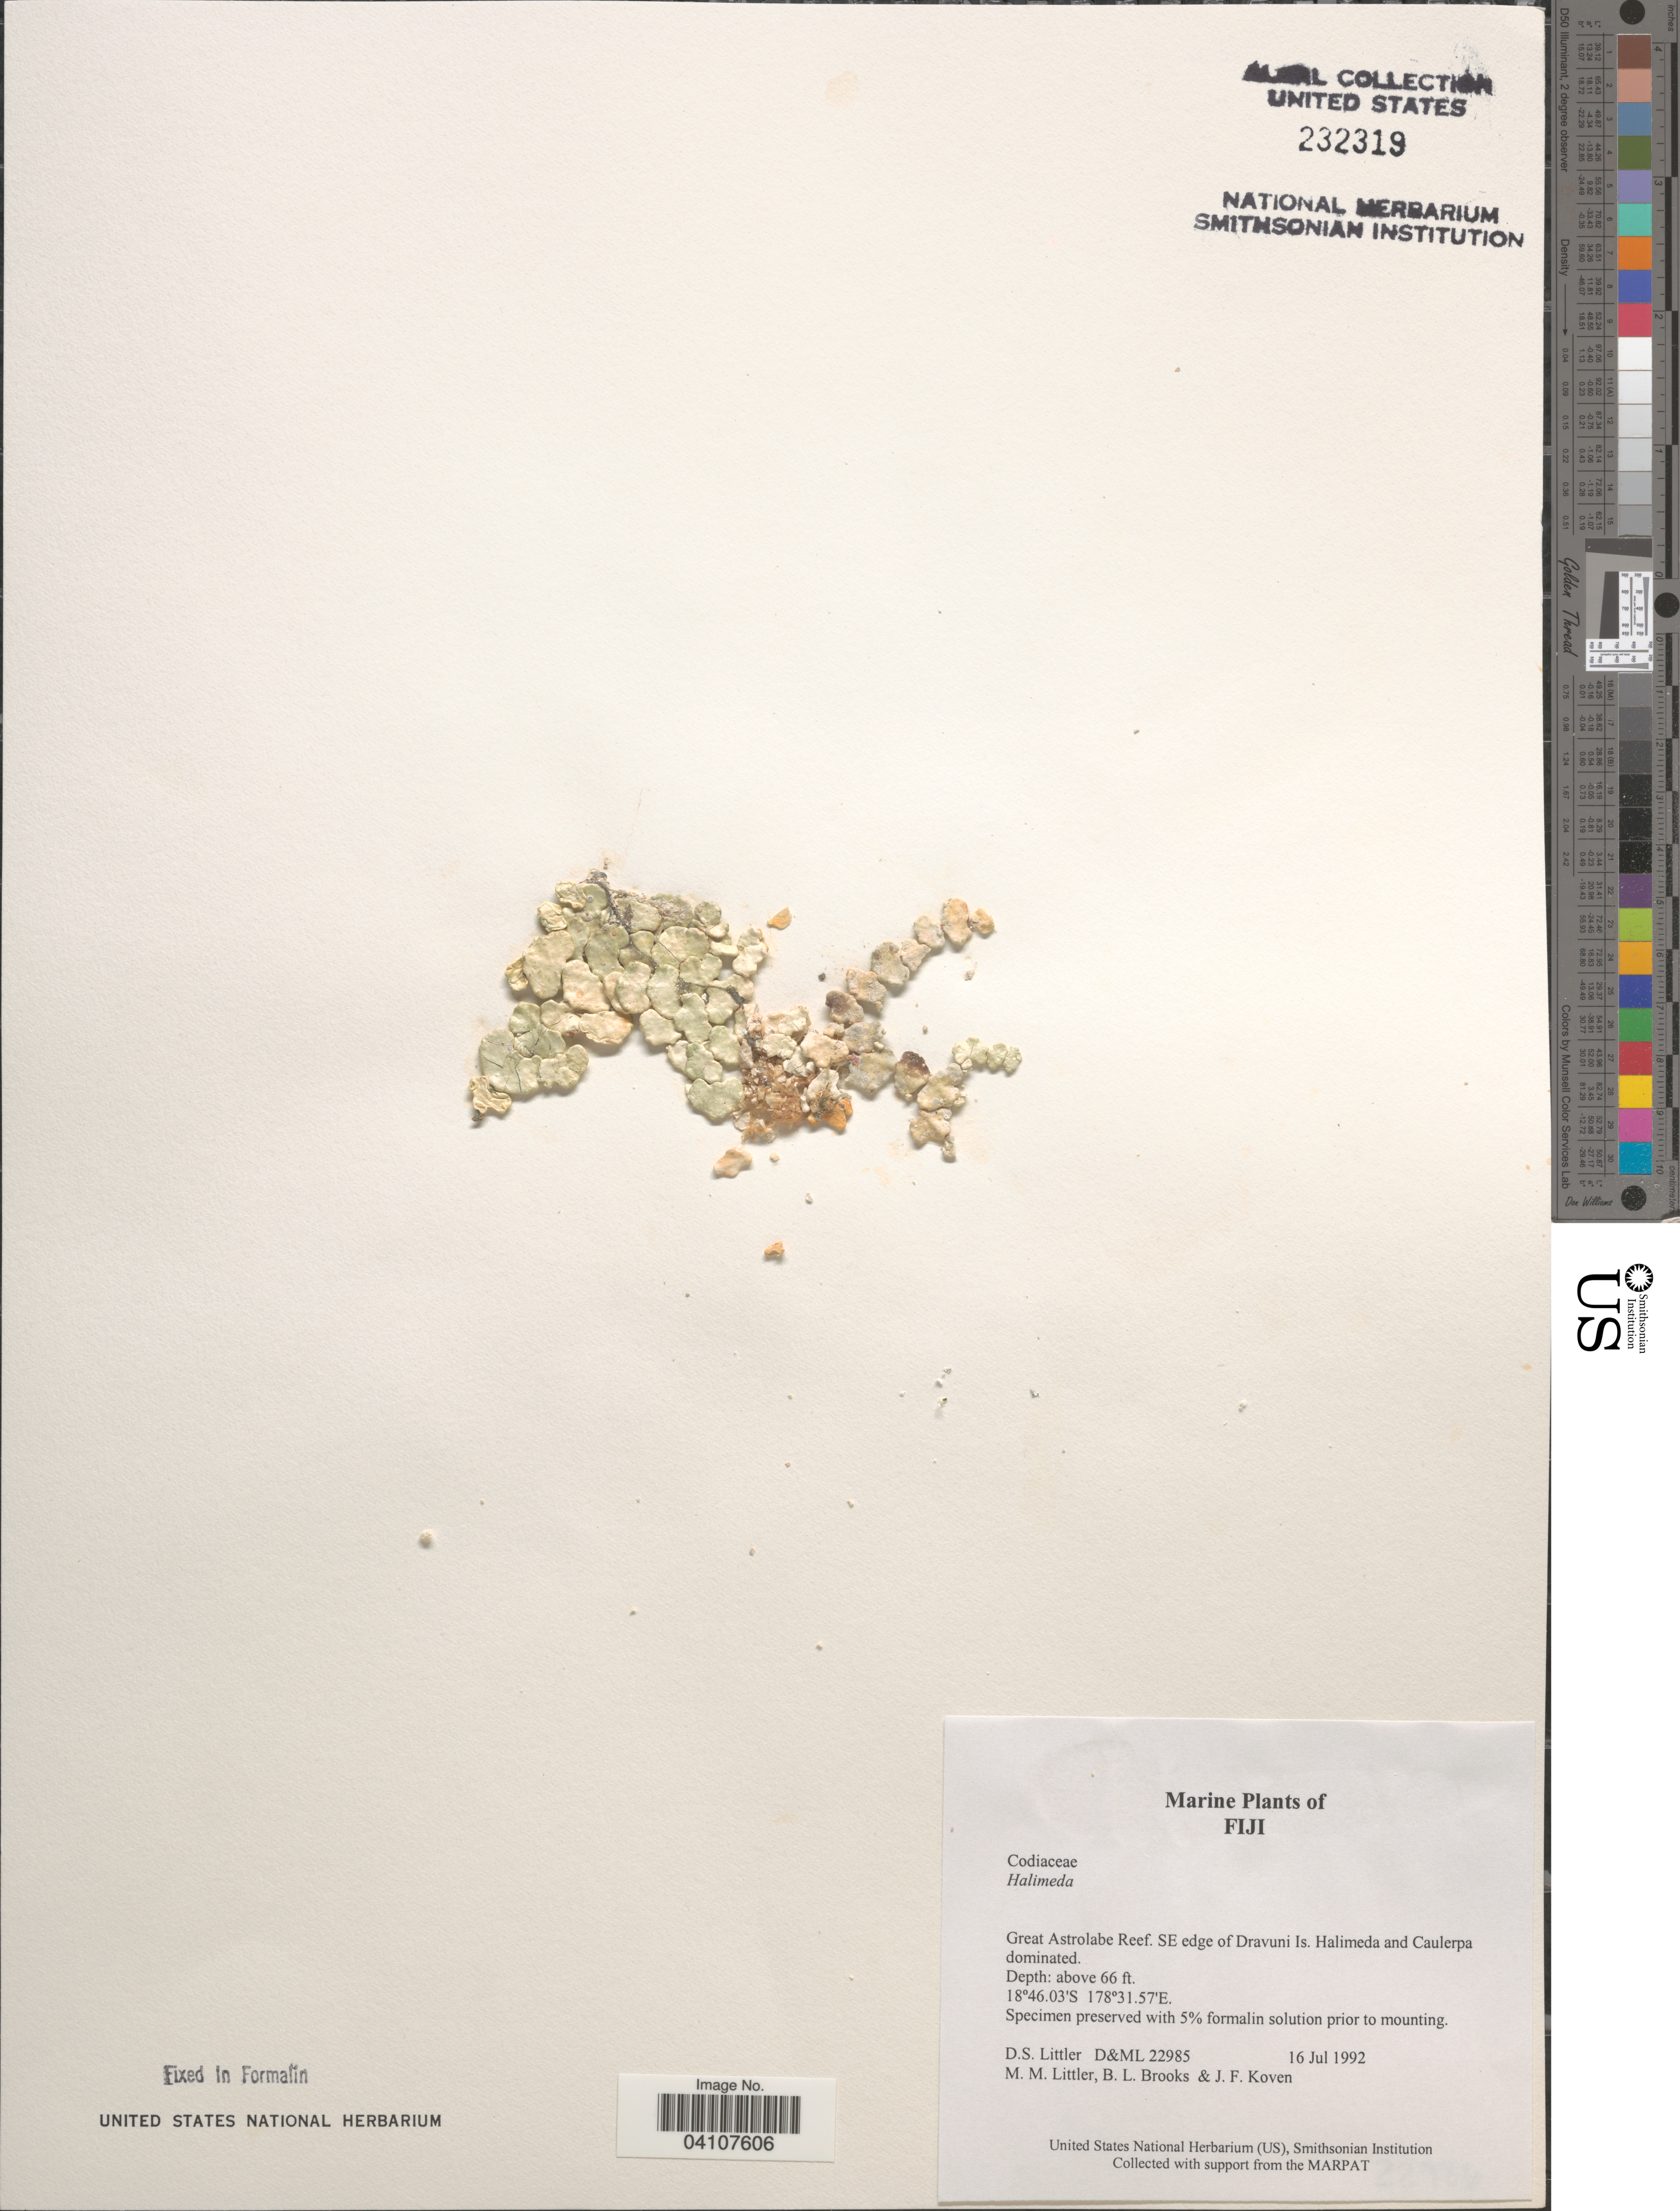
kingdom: Plantae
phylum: Chlorophyta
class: Ulvophyceae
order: Bryopsidales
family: Halimedaceae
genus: Halimeda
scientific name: Halimeda sp.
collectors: D. S. Littler, B. Brooks & J. Koven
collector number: D&ML22985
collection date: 1992-07-16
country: Fiji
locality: Great Astrolabe Reef. SE edge of Dravuni Is.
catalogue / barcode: US 232319